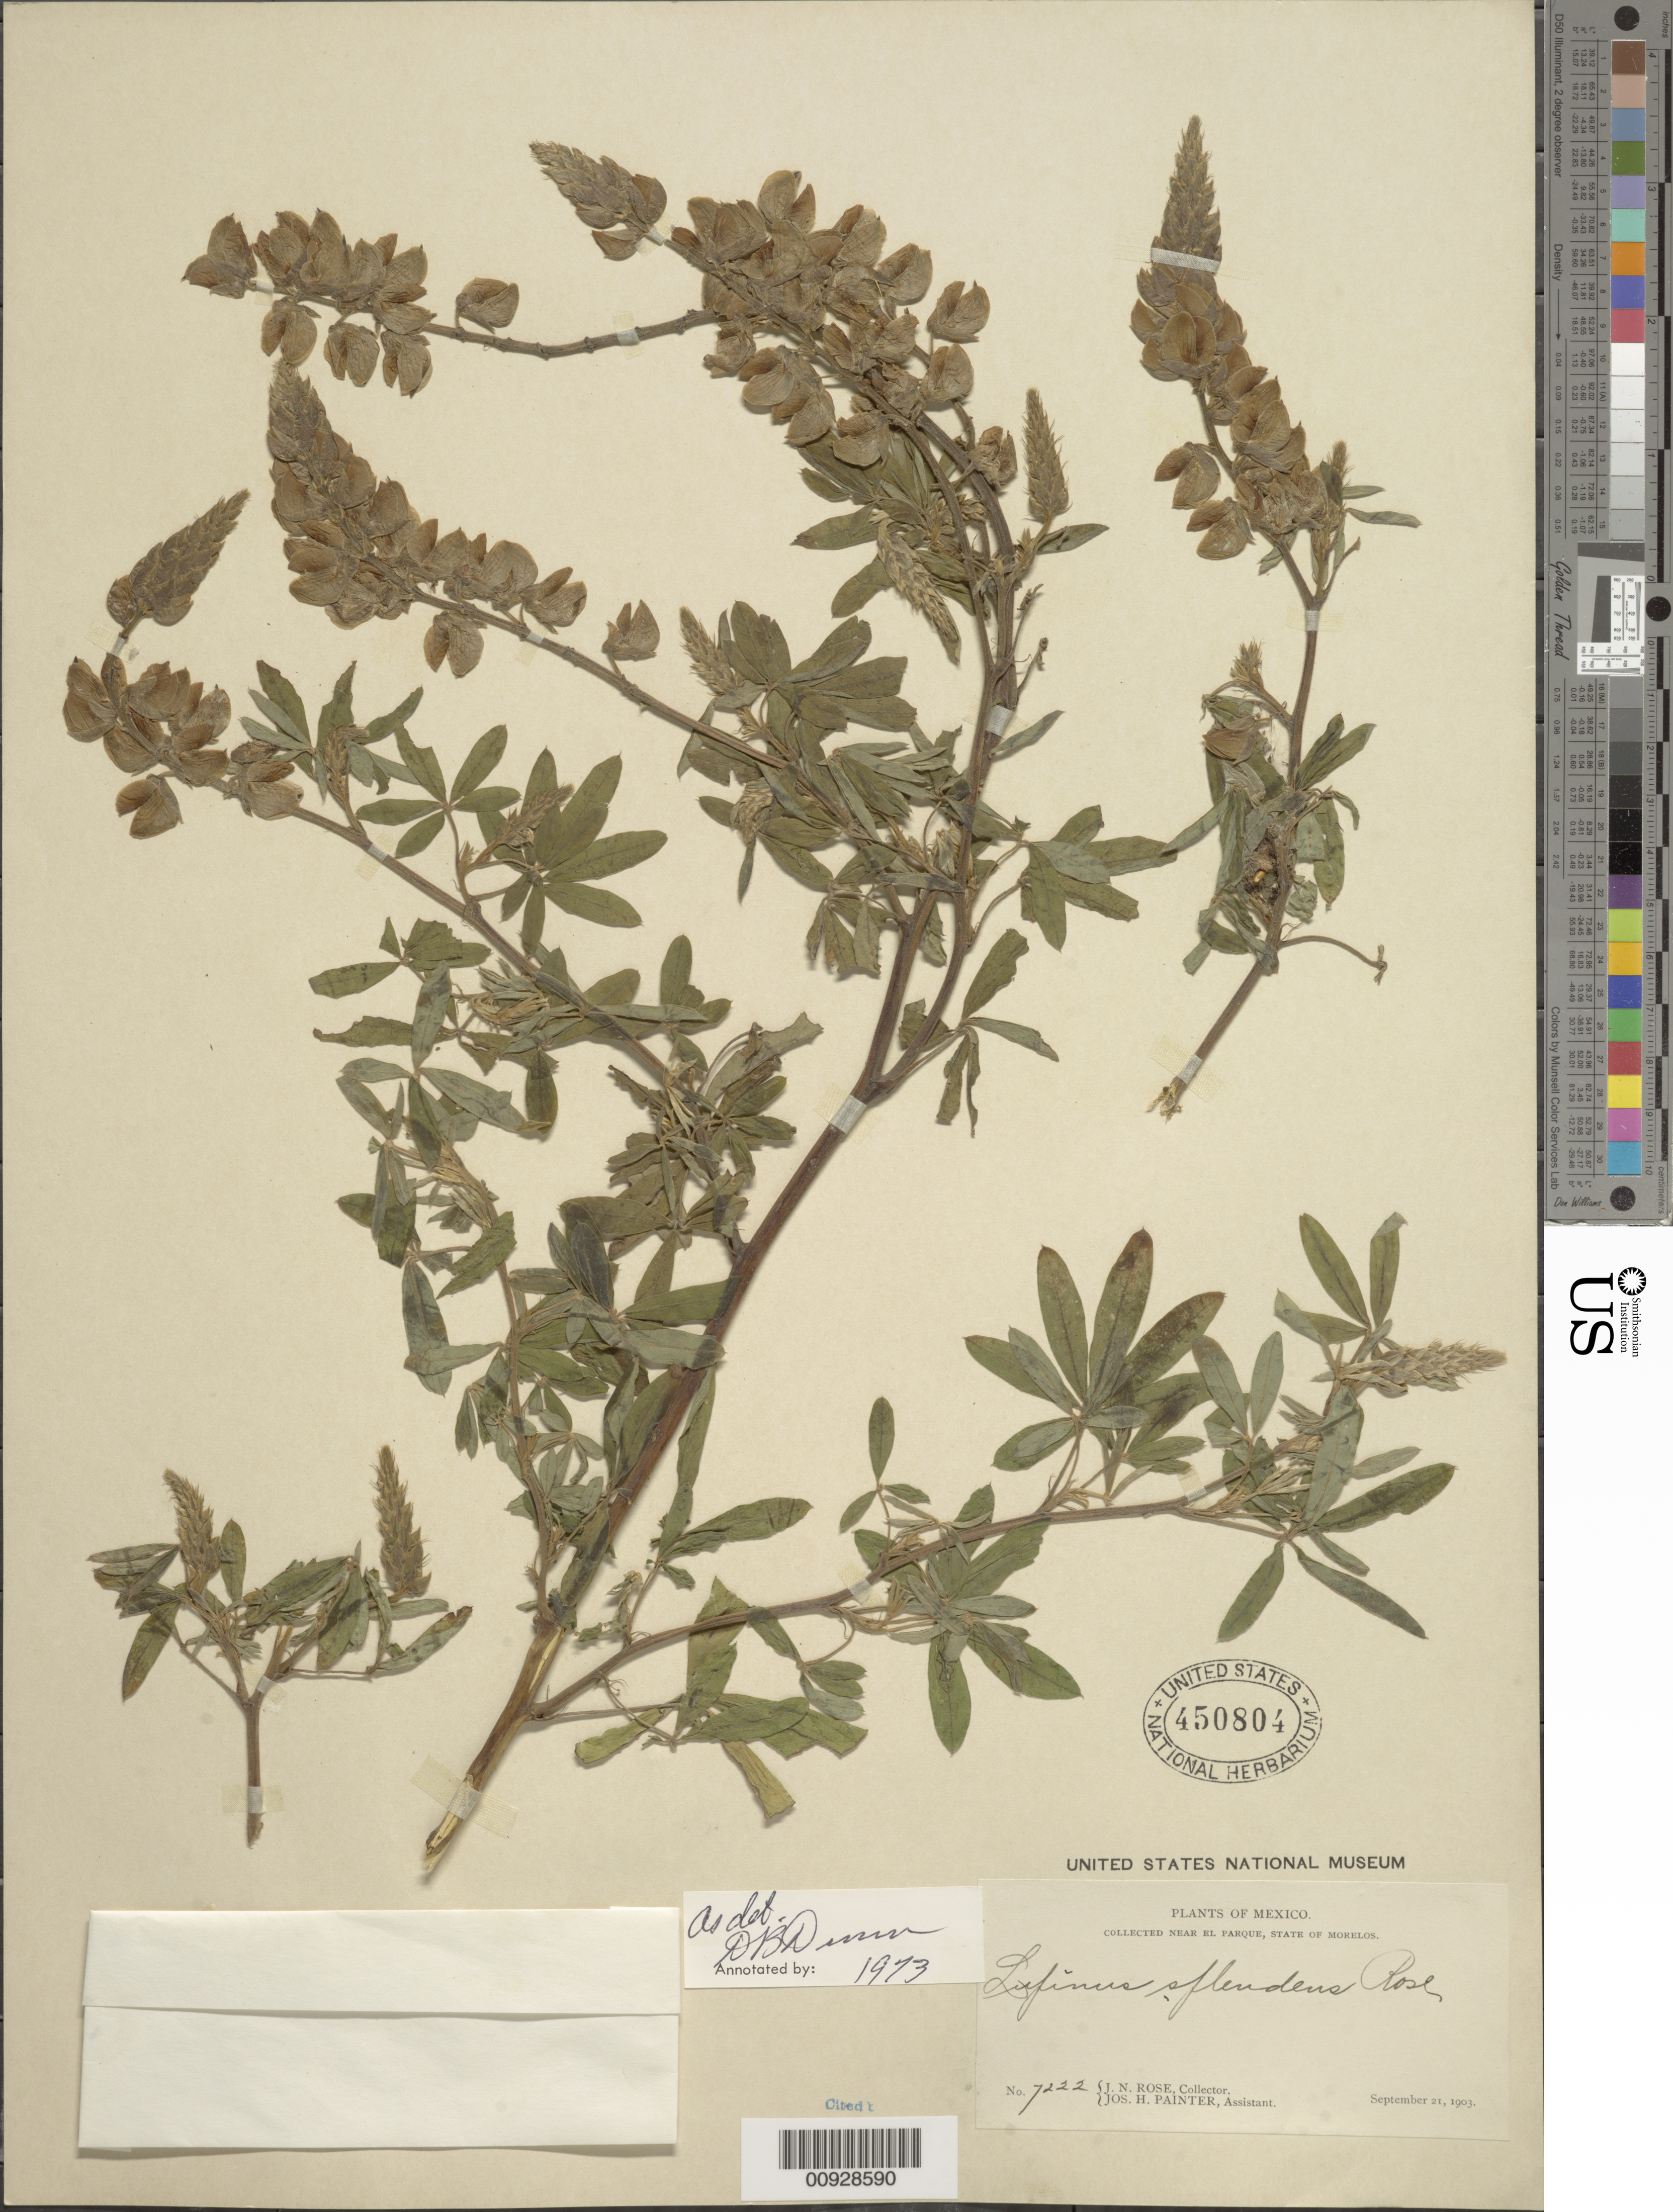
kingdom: Plantae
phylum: Tracheophyta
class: Magnoliopsida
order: Fabales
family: Fabaceae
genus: Lupinus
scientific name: Lupinus splendens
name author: Rose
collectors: J. N. Rose & J. H. Painter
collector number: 7222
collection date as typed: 21 Sep 1903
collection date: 1903-09-21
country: Mexico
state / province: Morelos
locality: Near El Parque.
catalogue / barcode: US 450804